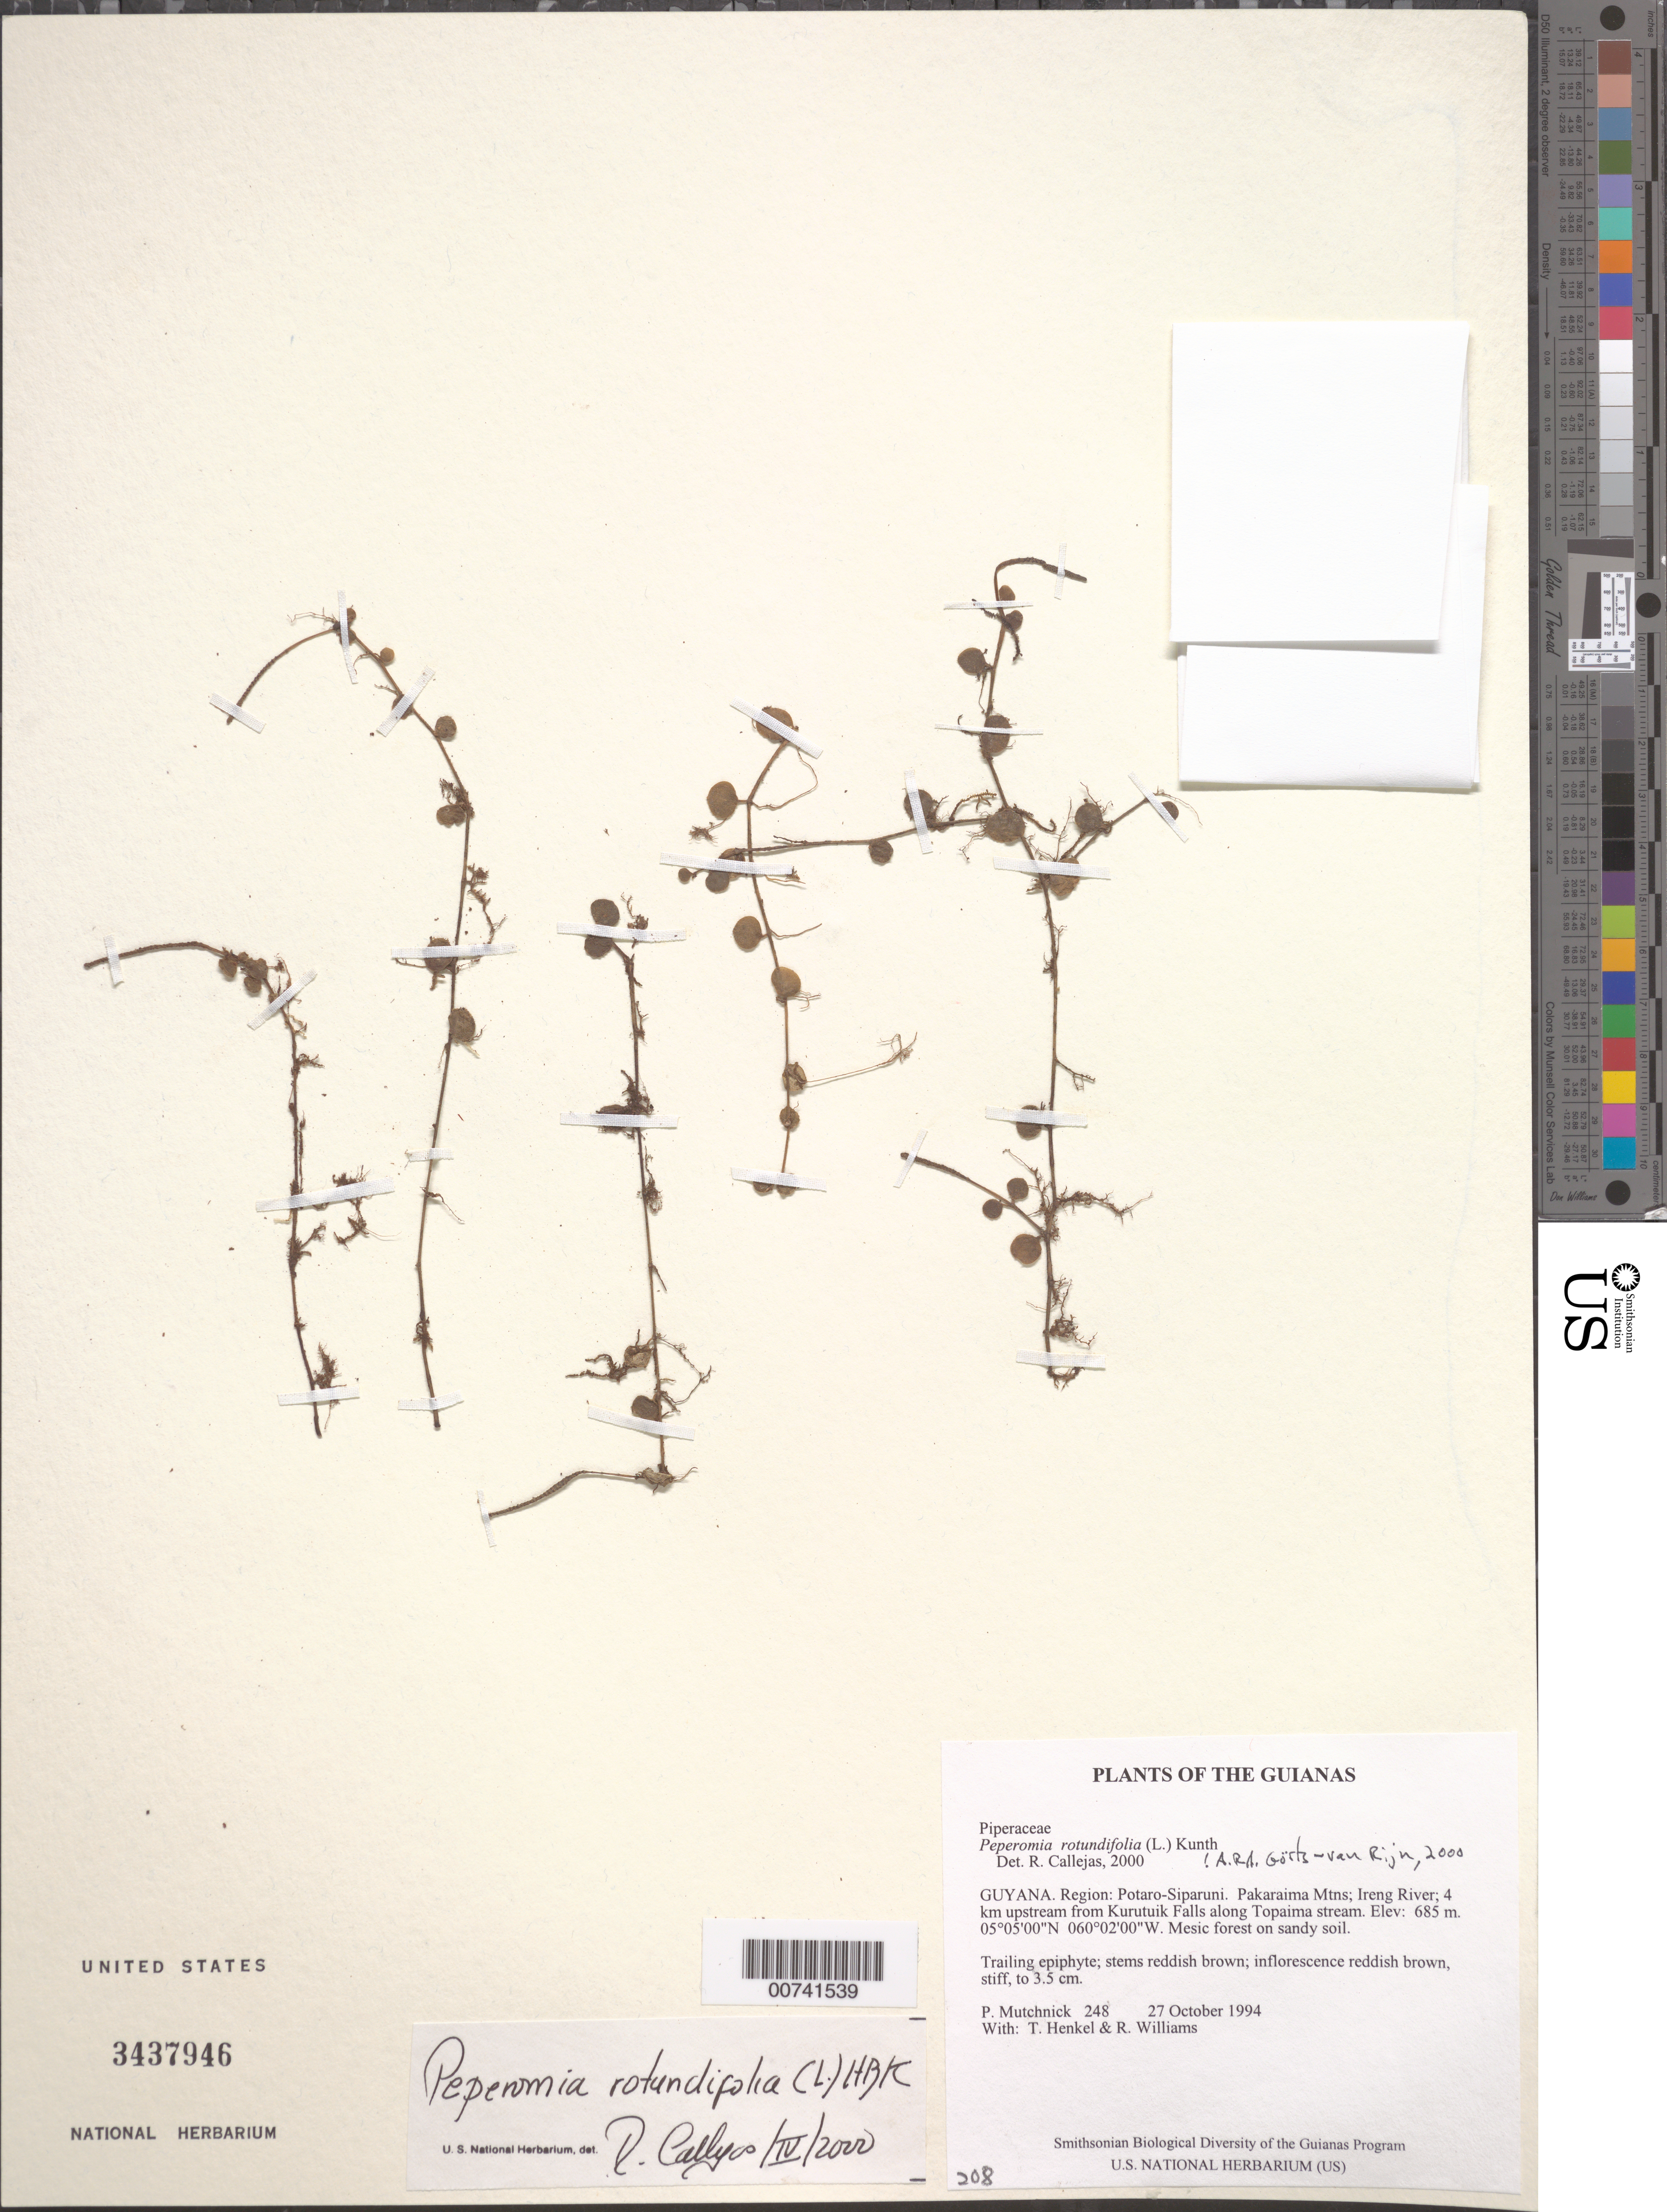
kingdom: Plantae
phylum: Tracheophyta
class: Magnoliopsida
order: Piperales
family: Piperaceae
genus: Peperomia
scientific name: Peperomia rotundifolia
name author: (L.) Kunth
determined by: Görts-van Rijn, A. R. A.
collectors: P. Mutchnick, T. Henkel & R. Williams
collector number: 248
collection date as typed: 27 October 1994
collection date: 1994-10-27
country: Guyana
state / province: Potaro-Siparuni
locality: Pakaraima Mtns; Ireng River; 4 km upstream from Kurutuik Falls along Topaima stream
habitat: Mesic forest on sandy soil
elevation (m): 685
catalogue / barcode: US 3437946